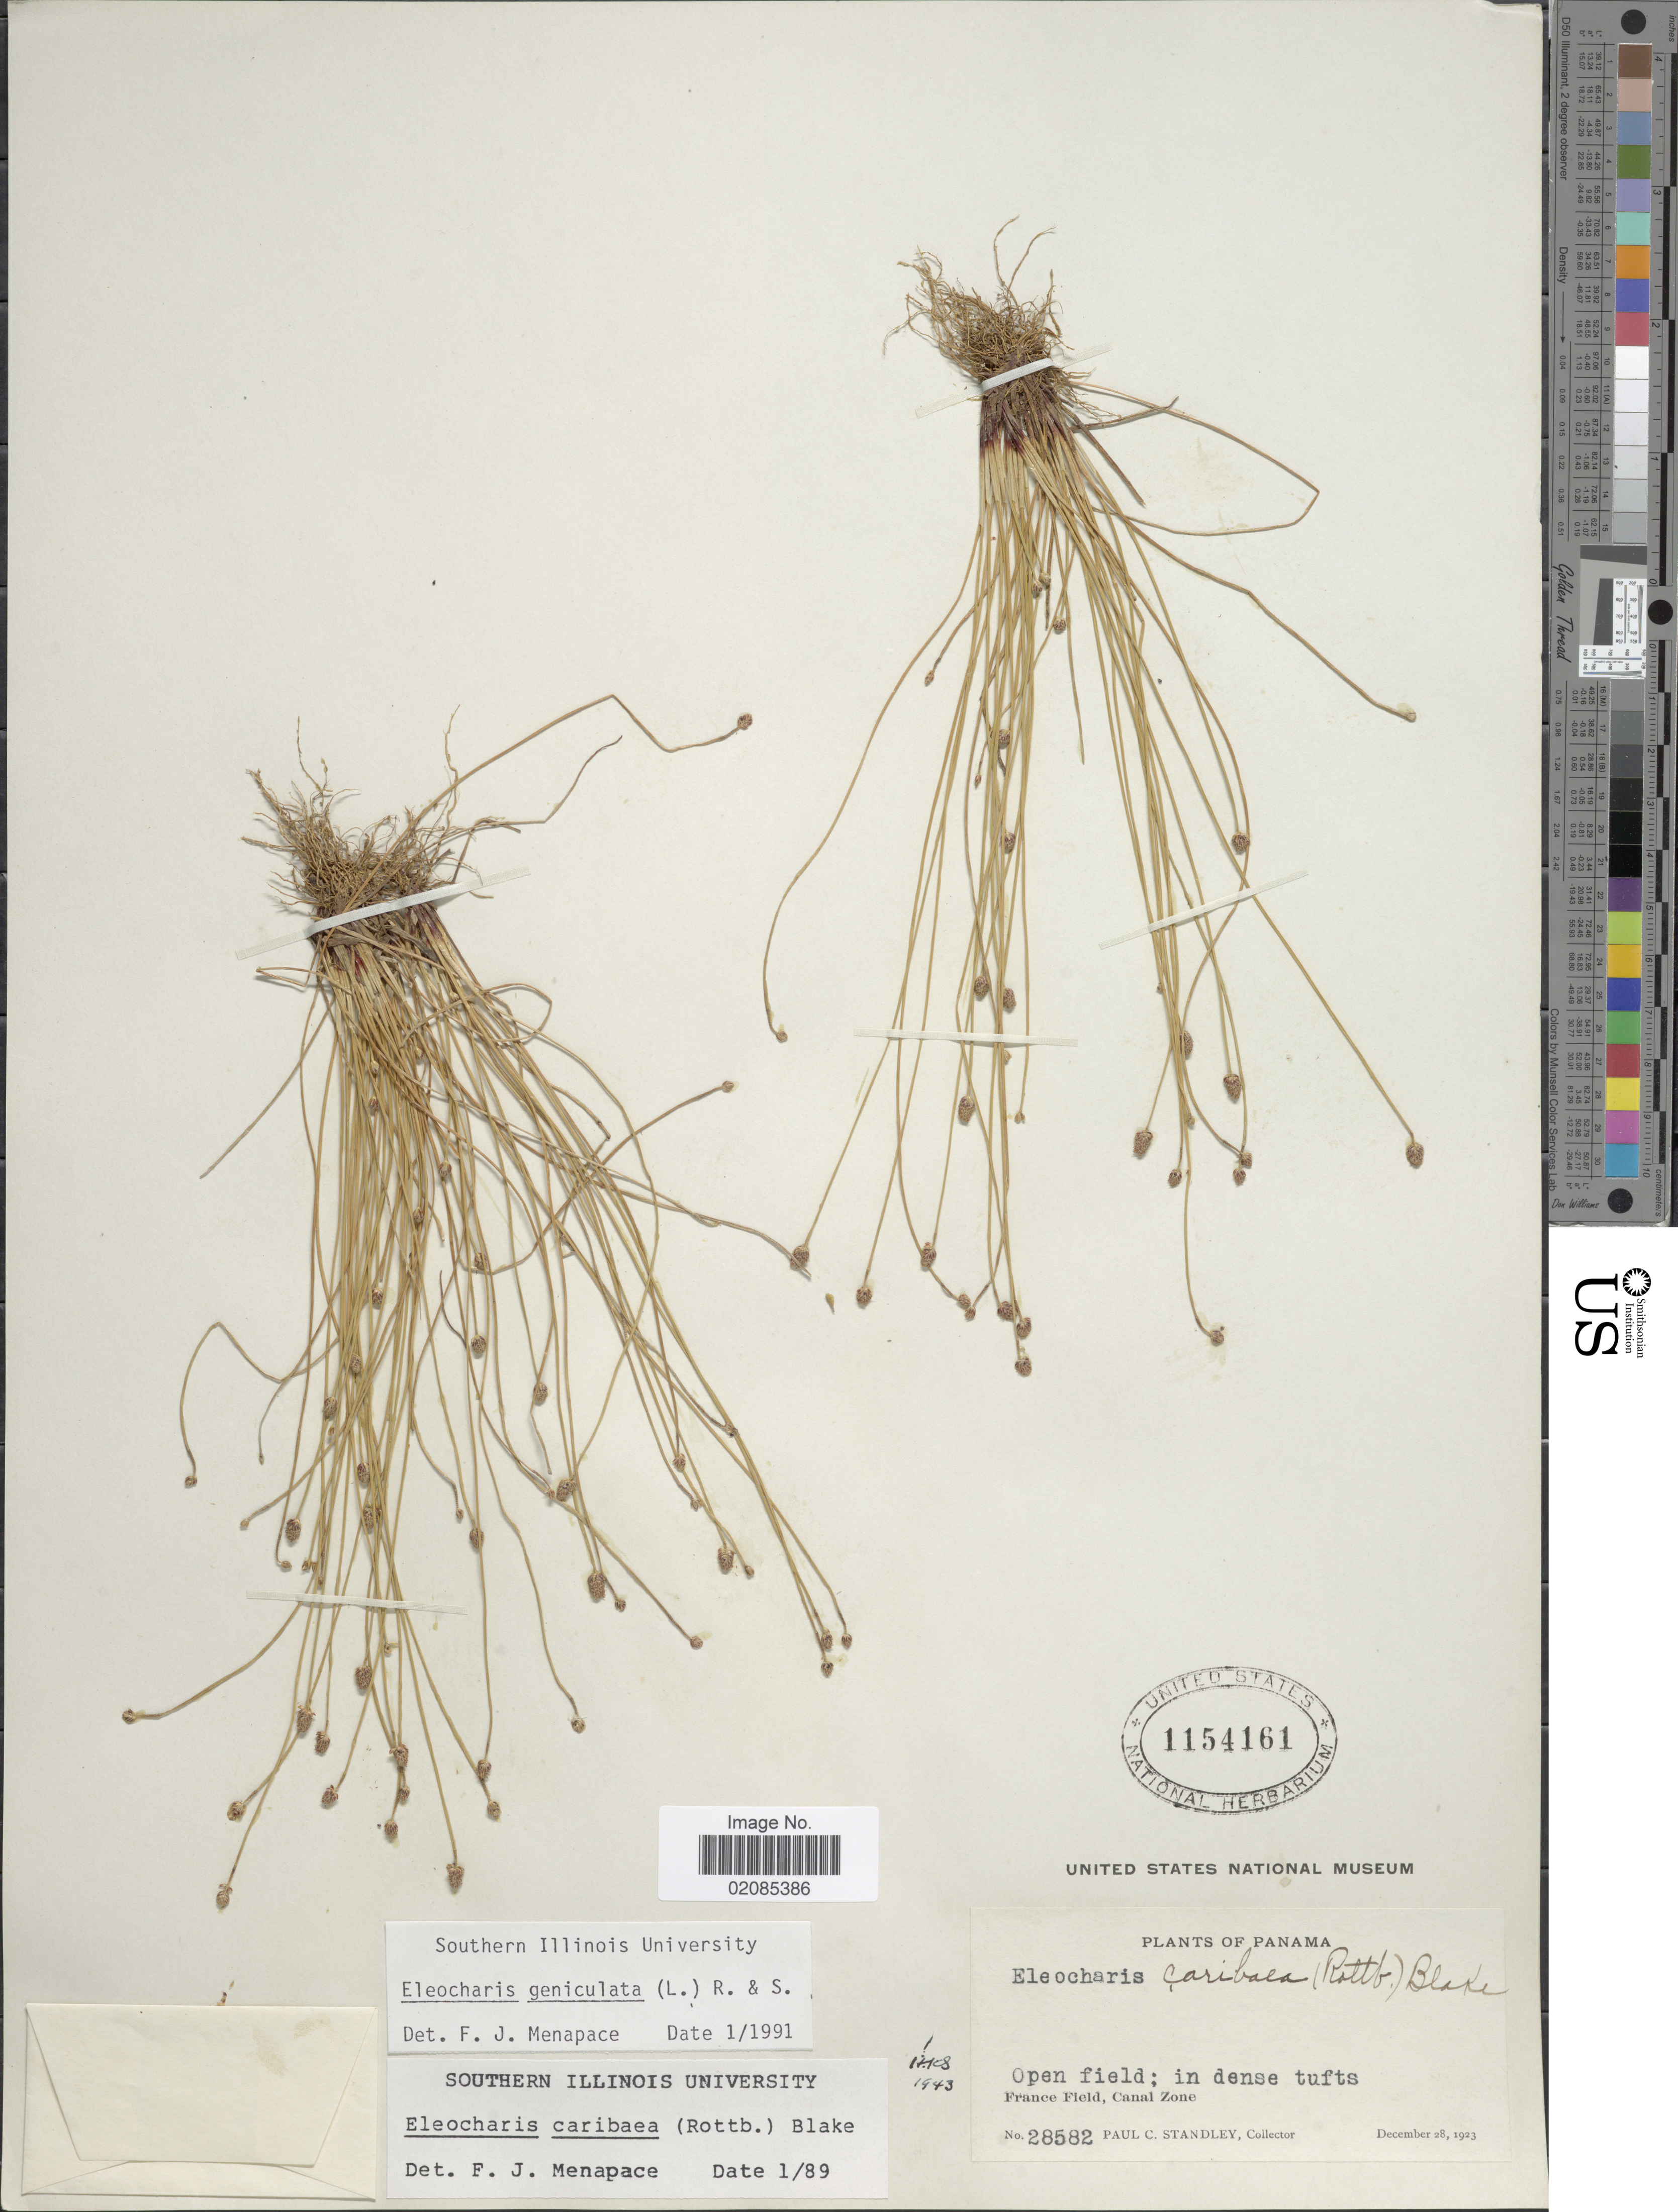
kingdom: Plantae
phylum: Tracheophyta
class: Liliopsida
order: Poales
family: Cyperaceae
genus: Eleocharis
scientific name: Eleocharis geniculata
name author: (L.) Roem. & Schult.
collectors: P. C. Standley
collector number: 28582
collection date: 1923-12-28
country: Panama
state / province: Colón / Panamá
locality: Open field, France Field, Canal Zone.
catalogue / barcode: US 1154161